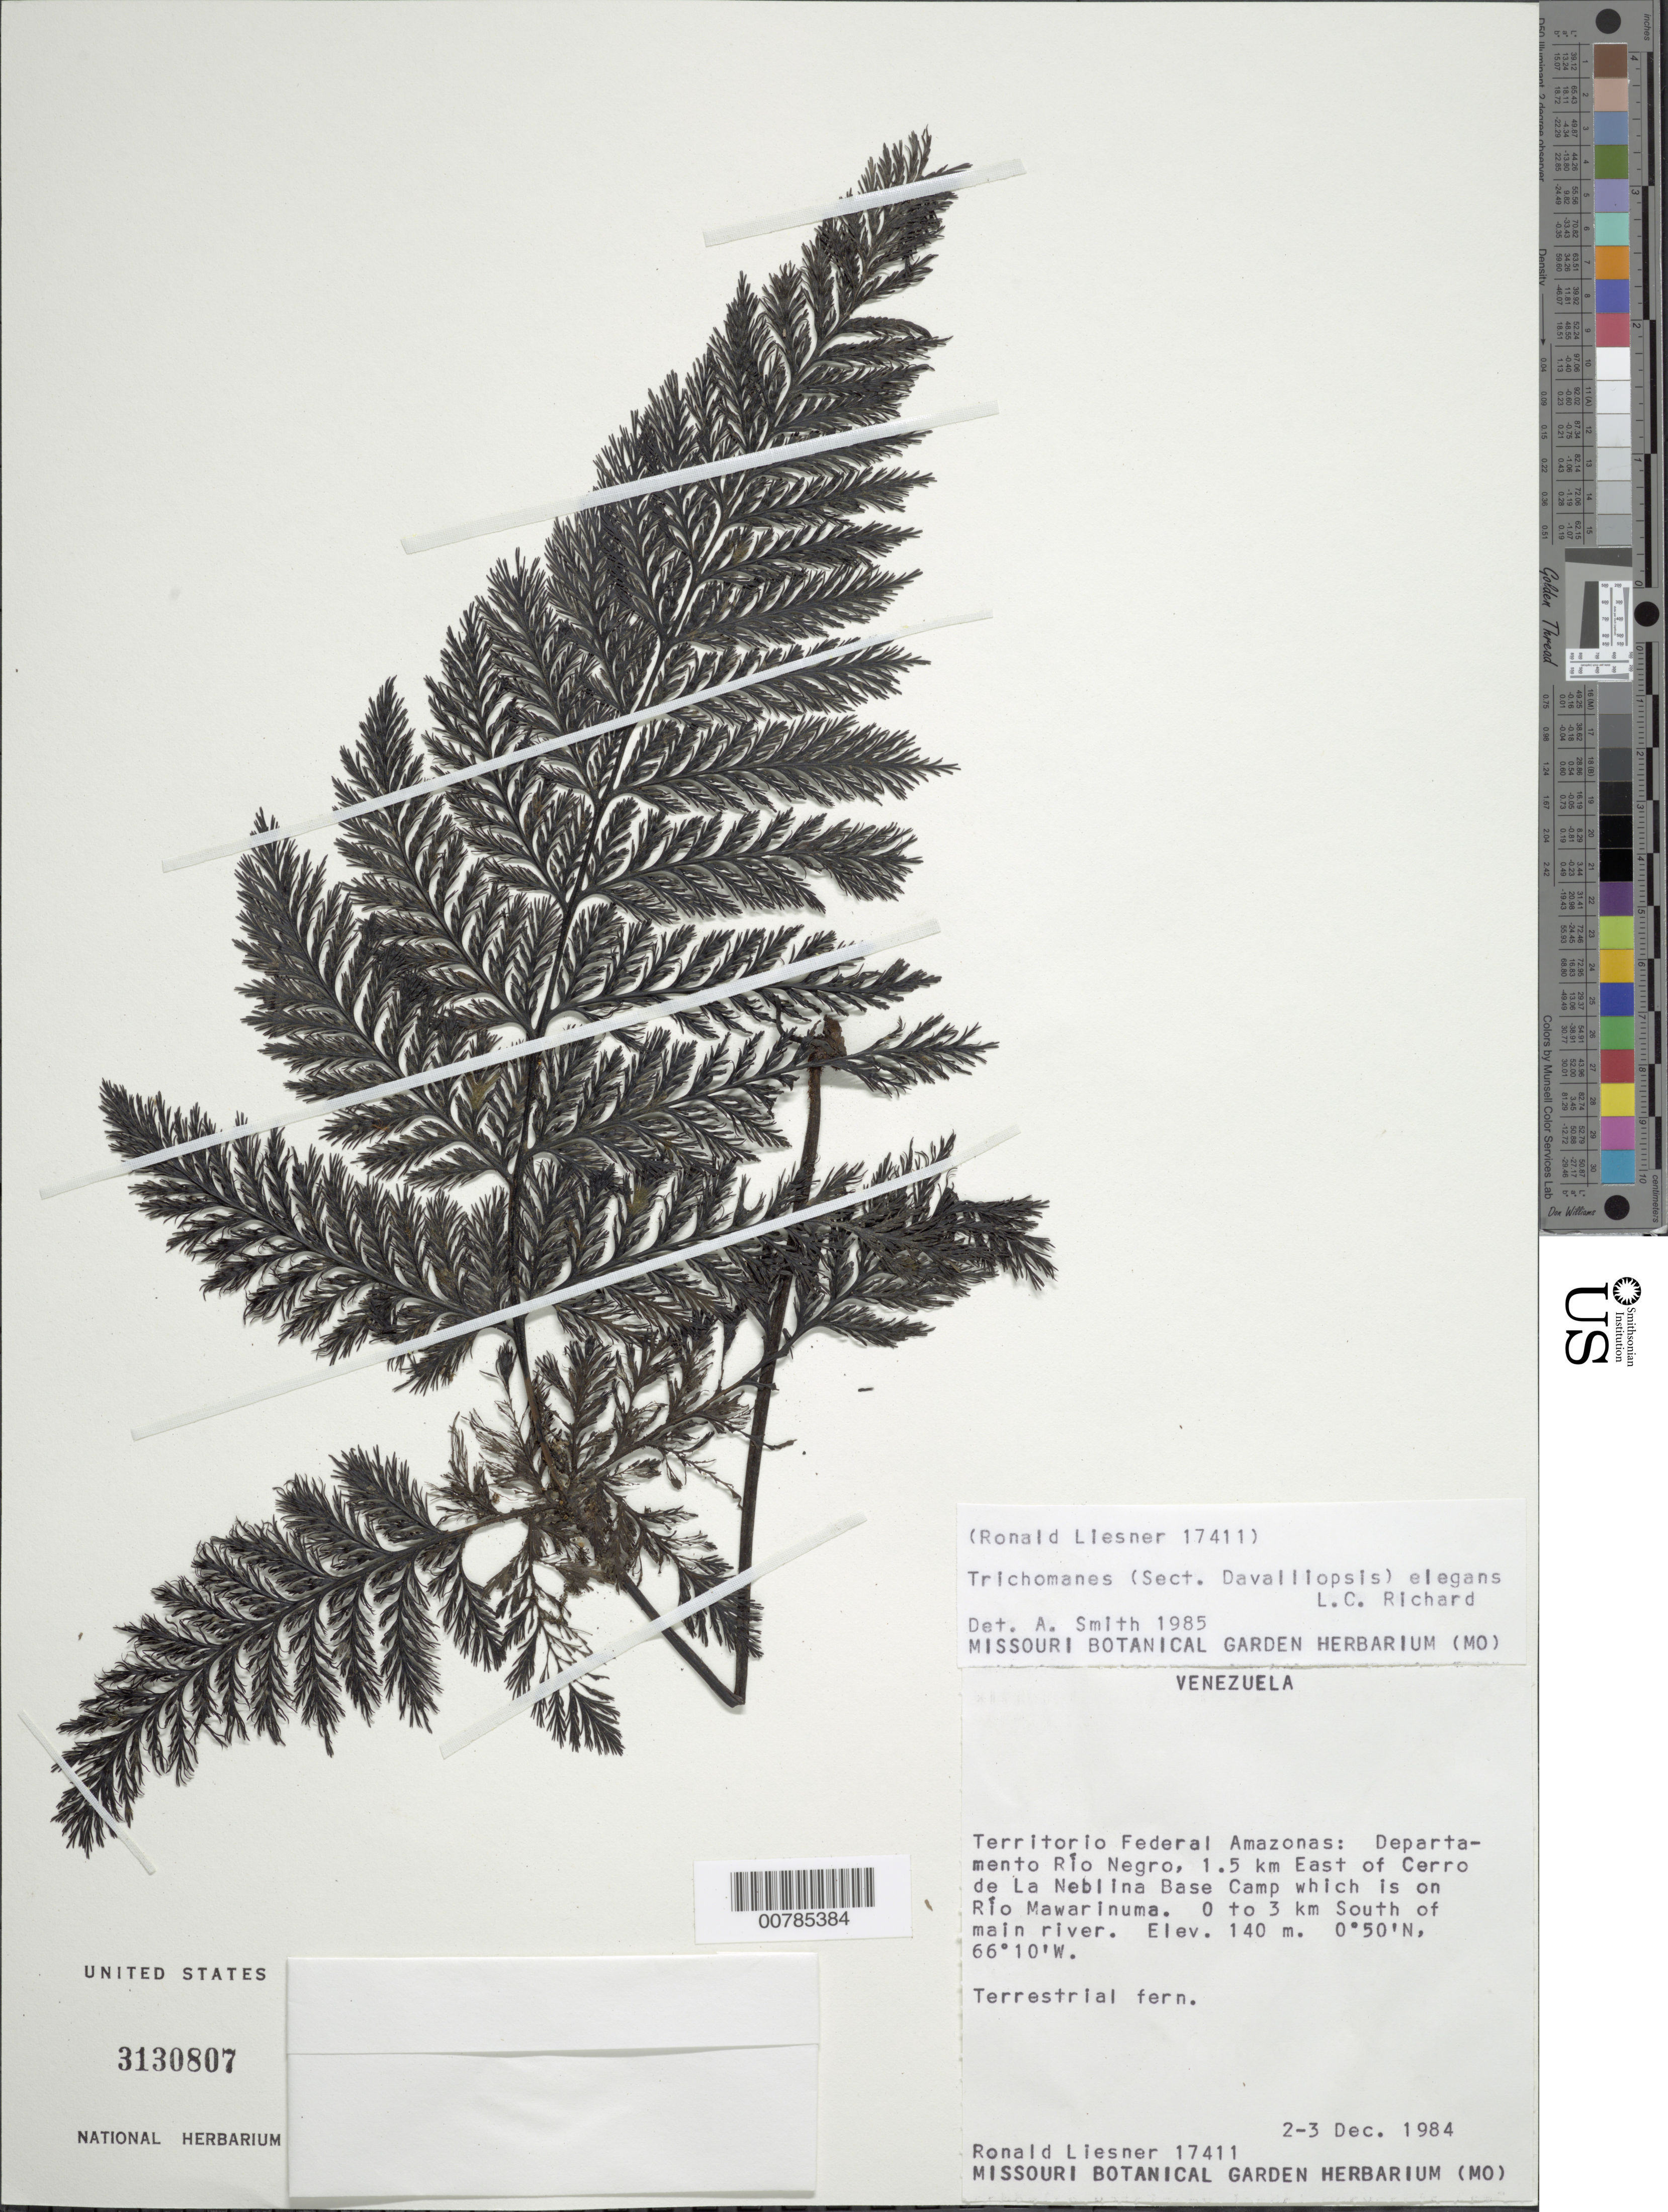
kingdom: Plantae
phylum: Tracheophyta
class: Polypodiopsida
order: Hymenophyllales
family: Hymenophyllaceae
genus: Trichomanes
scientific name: Trichomanes elegans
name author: Rich.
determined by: Smith, A.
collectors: R. L. Liesner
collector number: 17411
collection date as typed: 2-Dec-84 to 3-Dec-84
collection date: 1984-12-02/1984-12-03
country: Venezuela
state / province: Amazonas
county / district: Río Negro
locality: Río Mawarinuma, 1.5 km E of Cerro de La Neblina Base Camp, 0-3 km S of main river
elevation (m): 140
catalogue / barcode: US 3130807